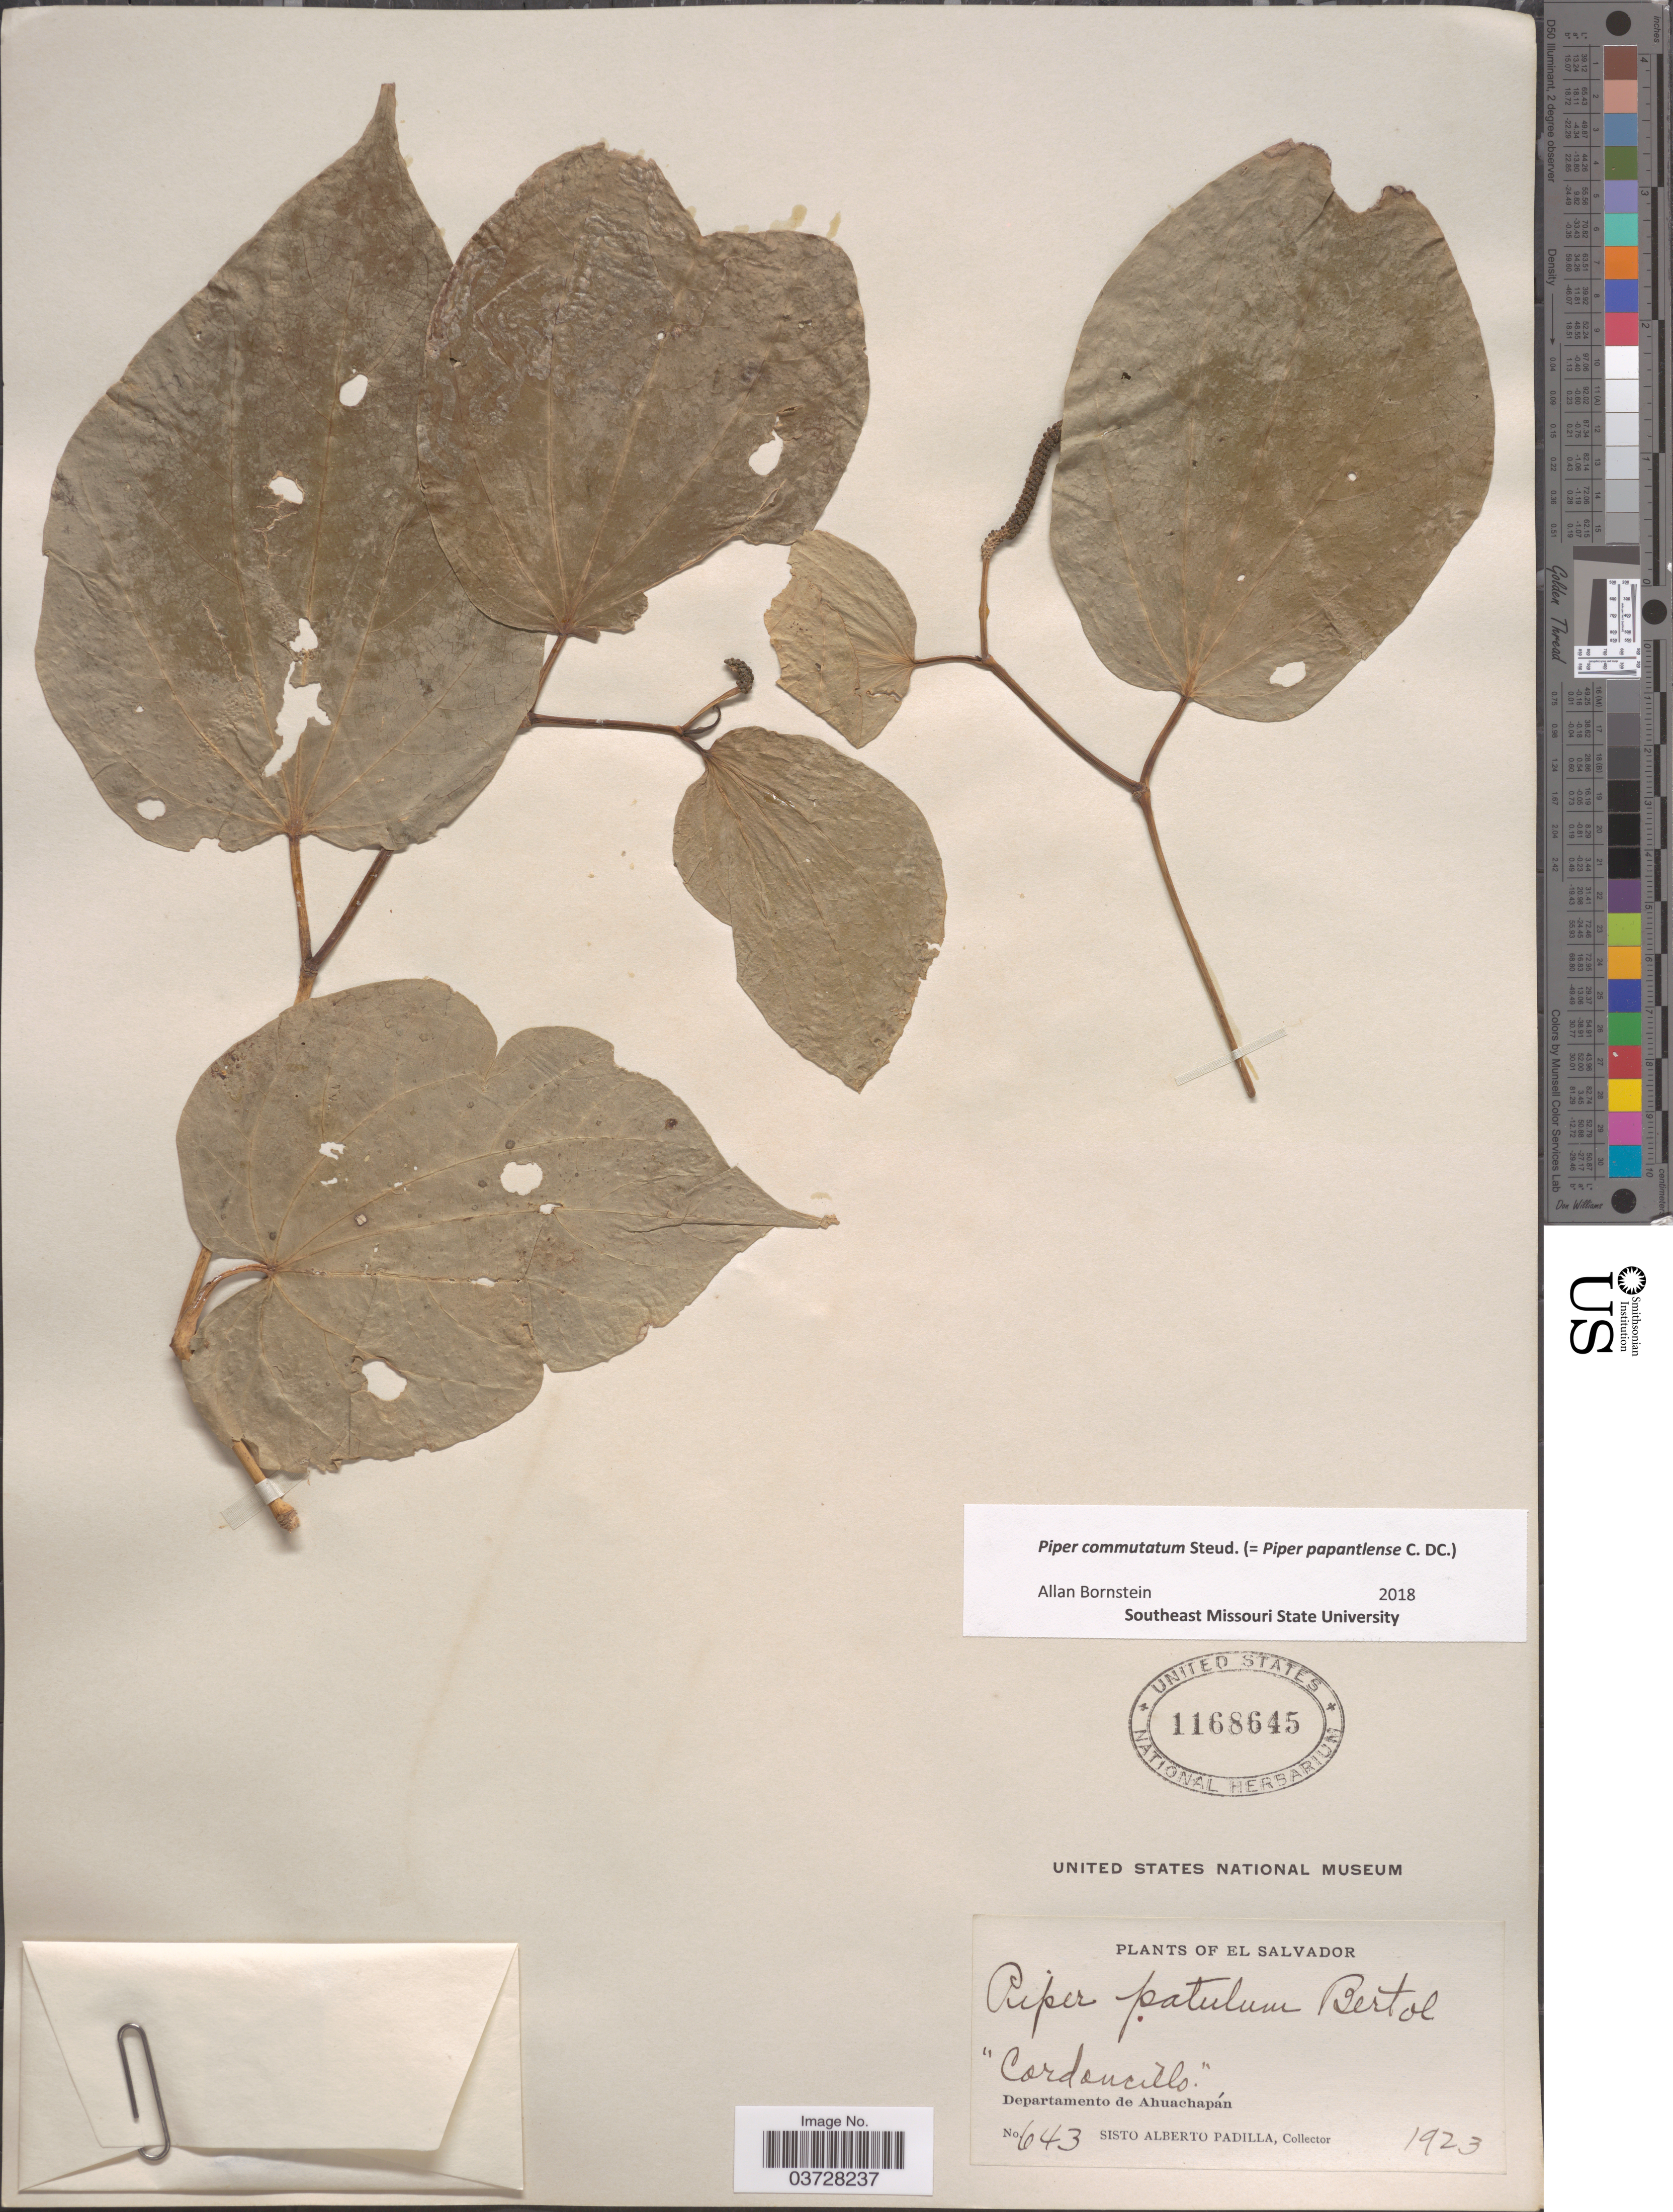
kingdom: Plantae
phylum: Tracheophyta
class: Magnoliopsida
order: Piperales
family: Piperaceae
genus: Piper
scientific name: Piper commutatum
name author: Steud.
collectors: S. A. Padilla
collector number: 643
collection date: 1923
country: El Salvador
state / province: Ahuachapan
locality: Departamento de Ahuachapán.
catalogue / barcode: US 1168645